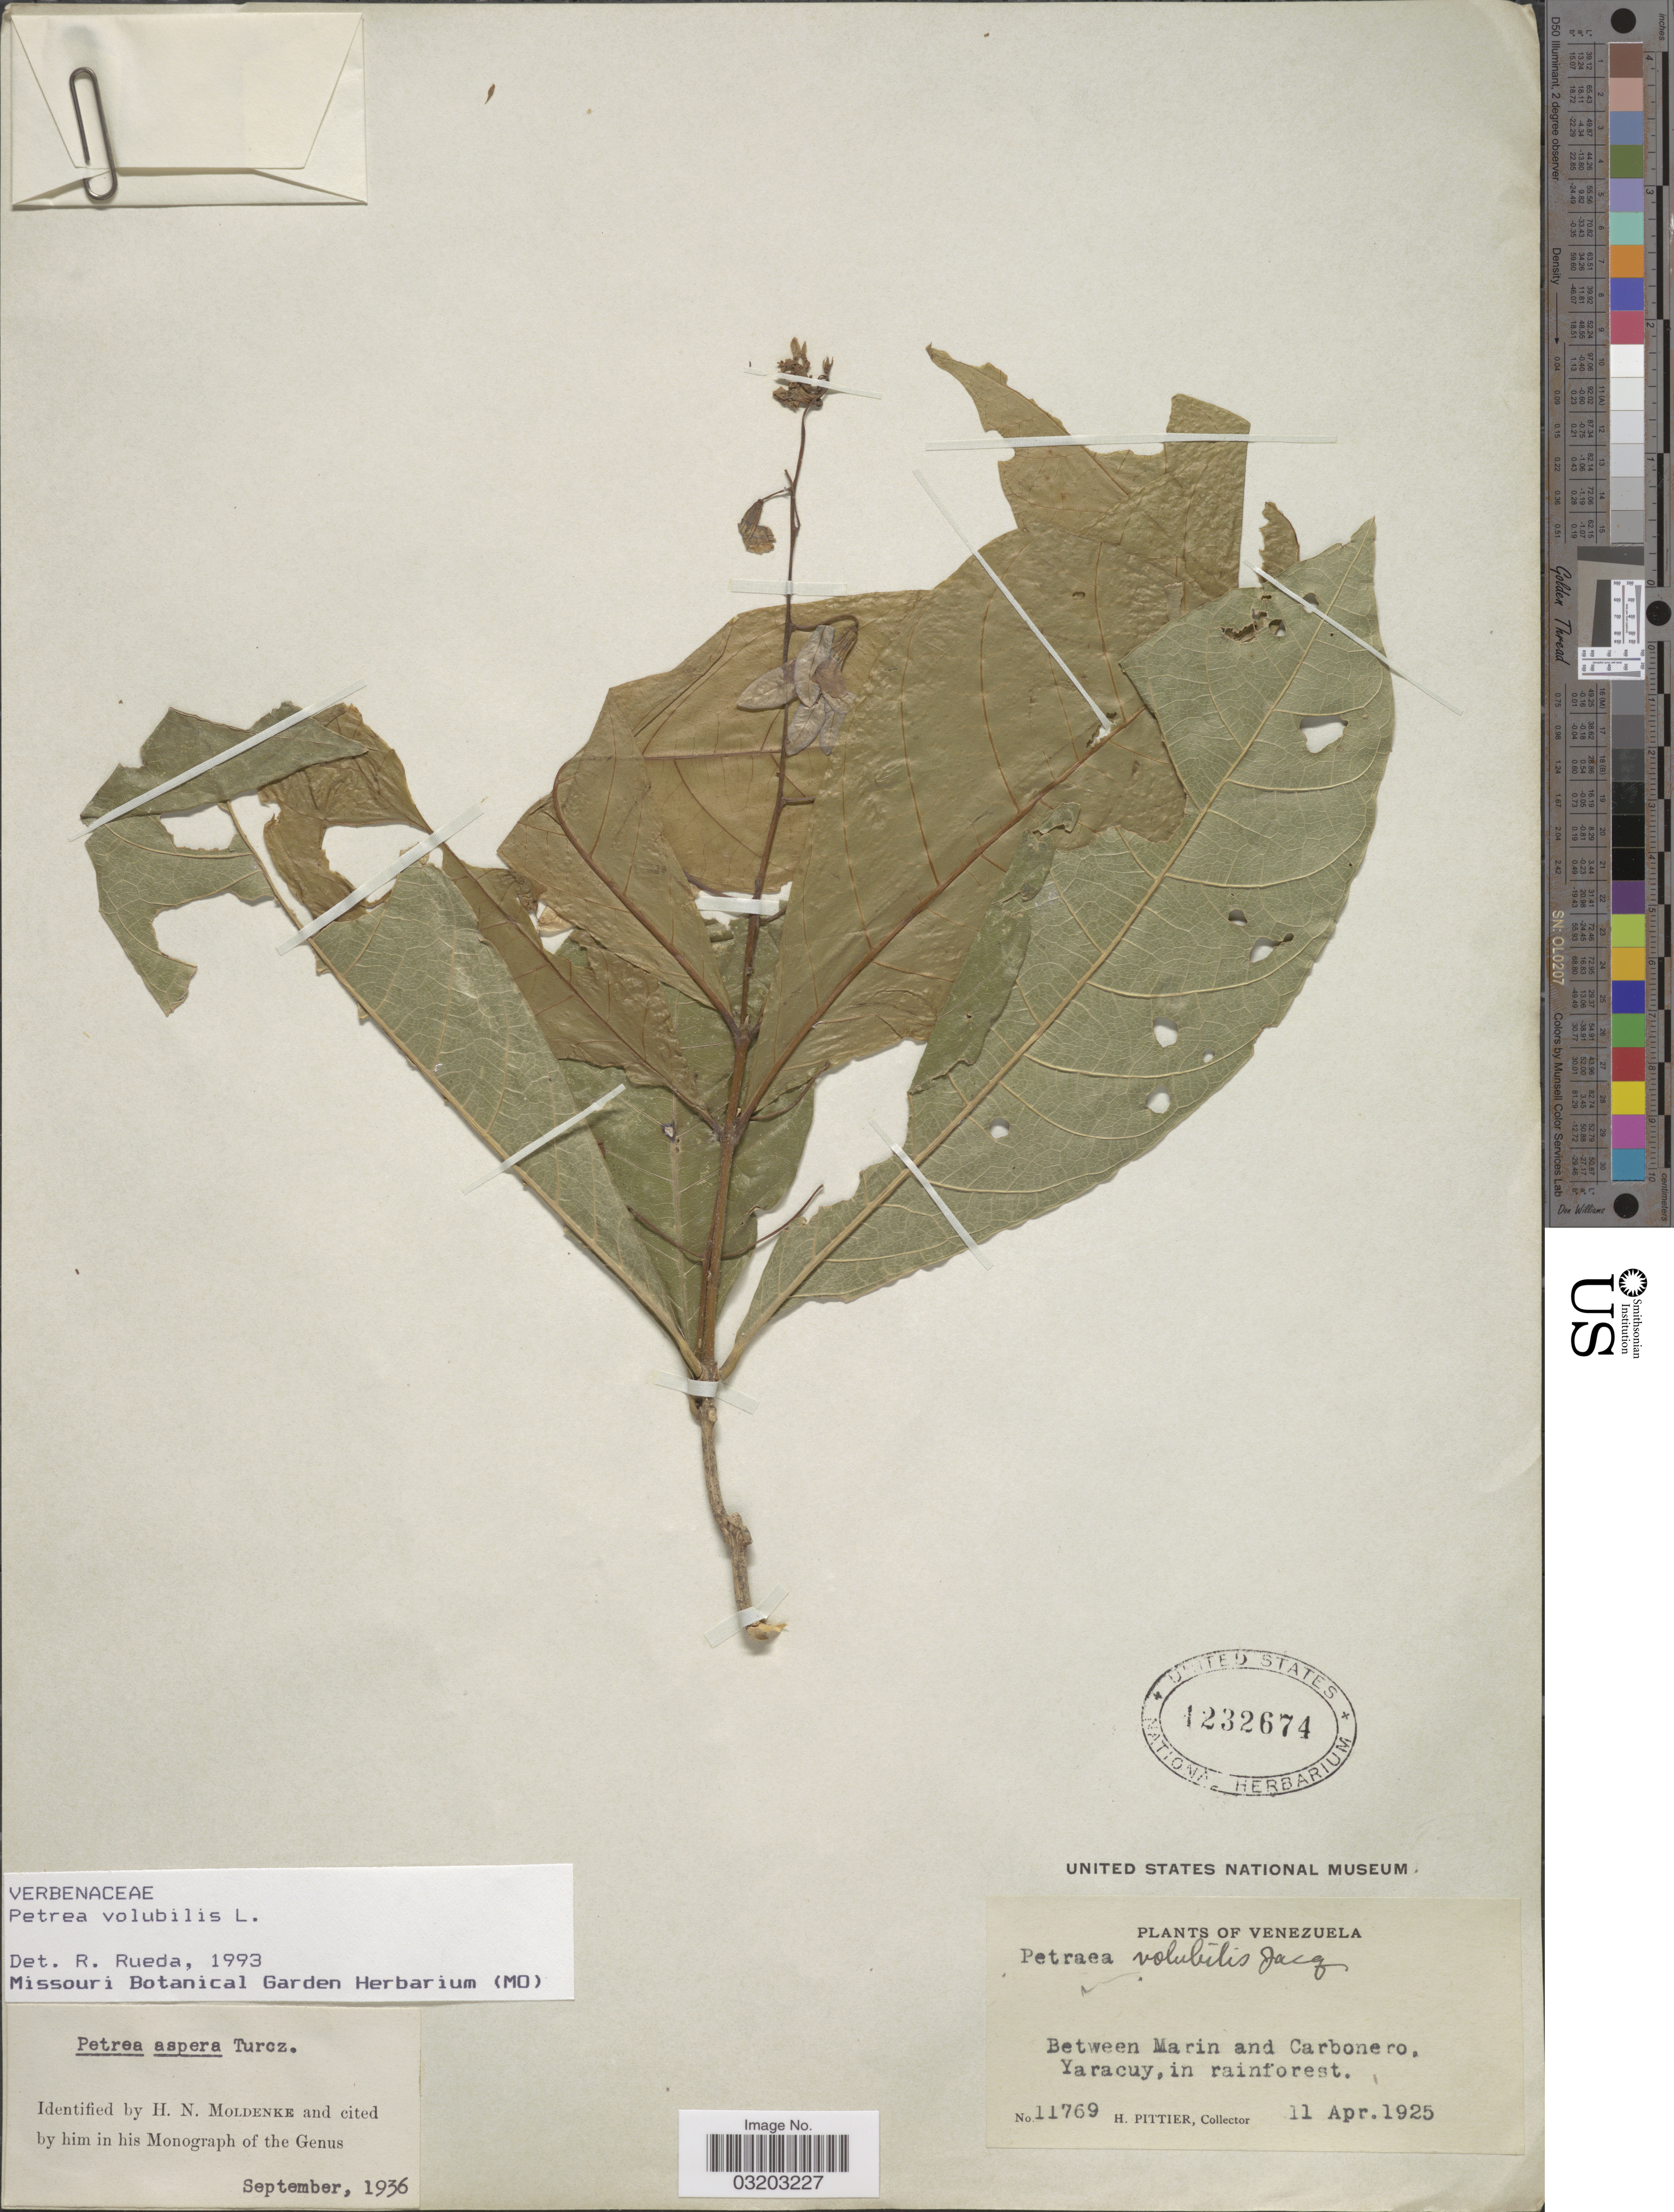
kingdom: Plantae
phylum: Tracheophyta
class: Magnoliopsida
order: Lamiales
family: Verbenaceae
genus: Petrea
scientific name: Petrea volubilis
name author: L.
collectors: H. F. Pittier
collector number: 11769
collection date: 1925-04-11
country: Venezuela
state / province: Yaracuy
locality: Between Marin and Carbonero.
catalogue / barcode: US 1232674